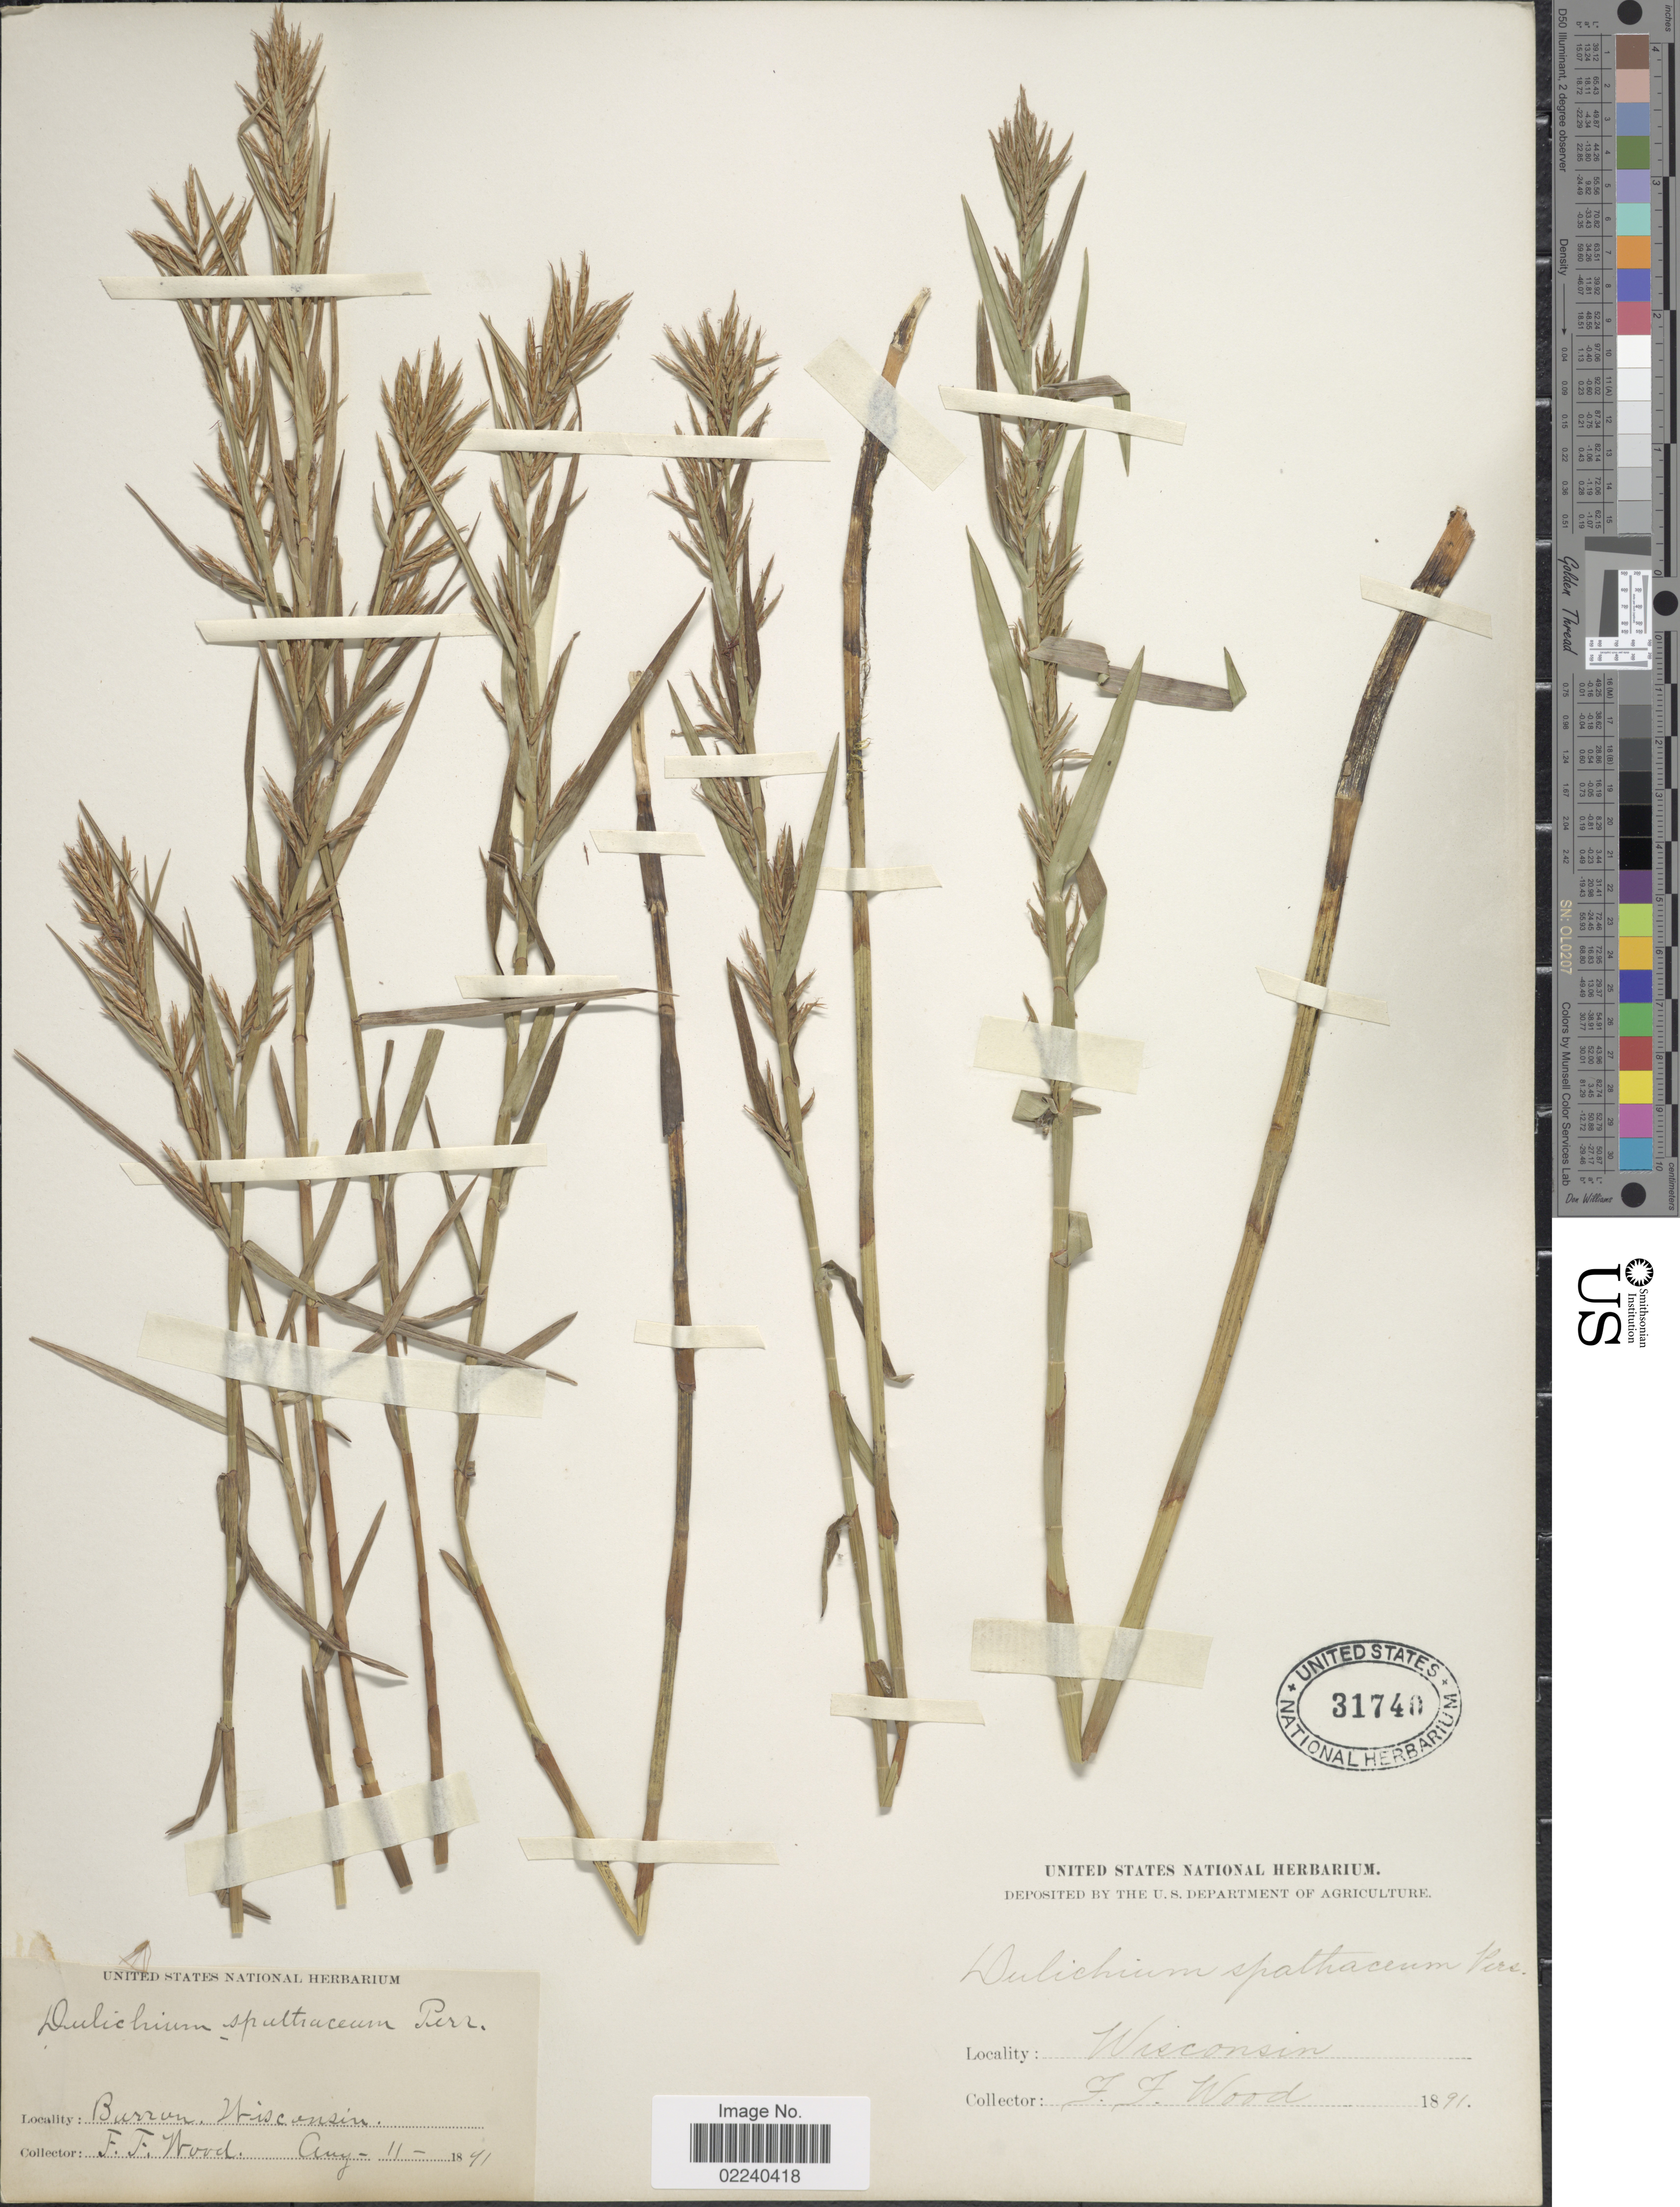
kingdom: Plantae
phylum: Tracheophyta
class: Liliopsida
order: Poales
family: Cyperaceae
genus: Dulichium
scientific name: Dulichium arundinaceum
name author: (L.) Britton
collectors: F. Wood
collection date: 1891-08-11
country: United States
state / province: Wisconsin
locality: Barron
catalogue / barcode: US 31740